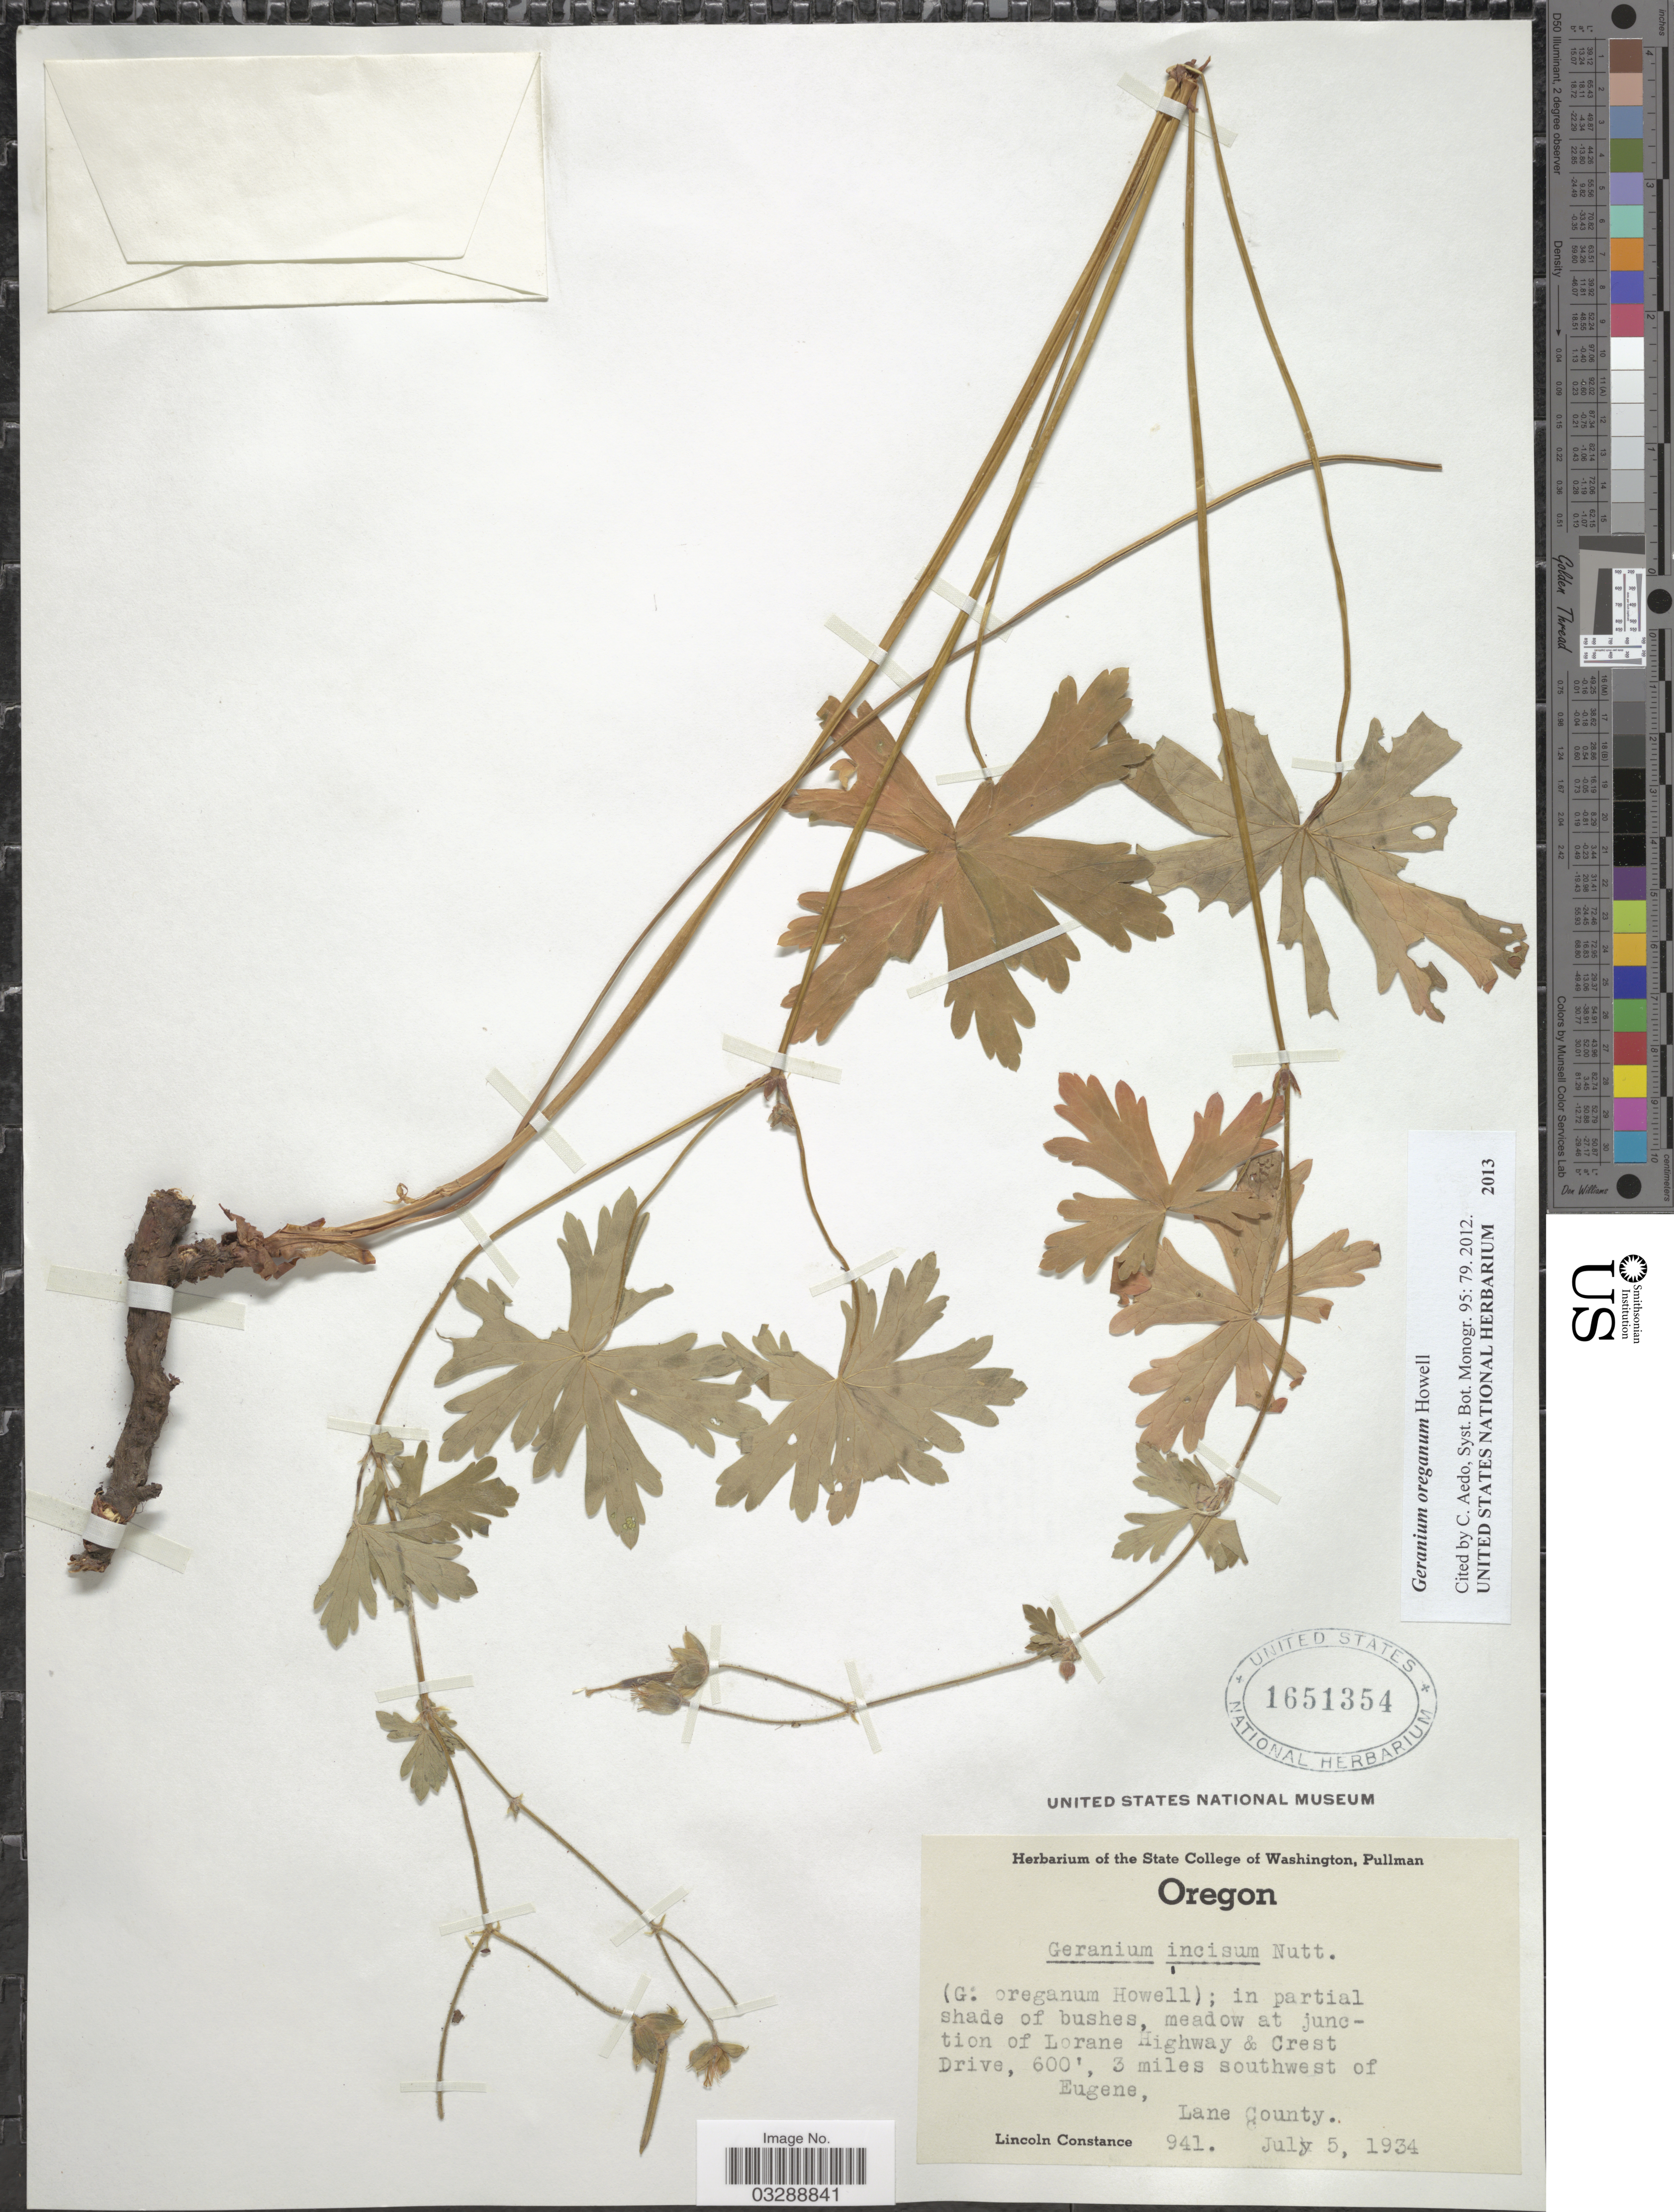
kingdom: Plantae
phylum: Tracheophyta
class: Magnoliopsida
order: Geraniales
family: Geraniaceae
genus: Geranium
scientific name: Geranium oreganum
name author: Howell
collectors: L. Constance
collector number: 941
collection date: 1934-07-05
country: United States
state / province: Oregon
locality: Meadow at junction of Lorane Highway & Crest Drive, 3 miles southwest of Eugene, Lane County.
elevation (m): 183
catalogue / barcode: US 1651354